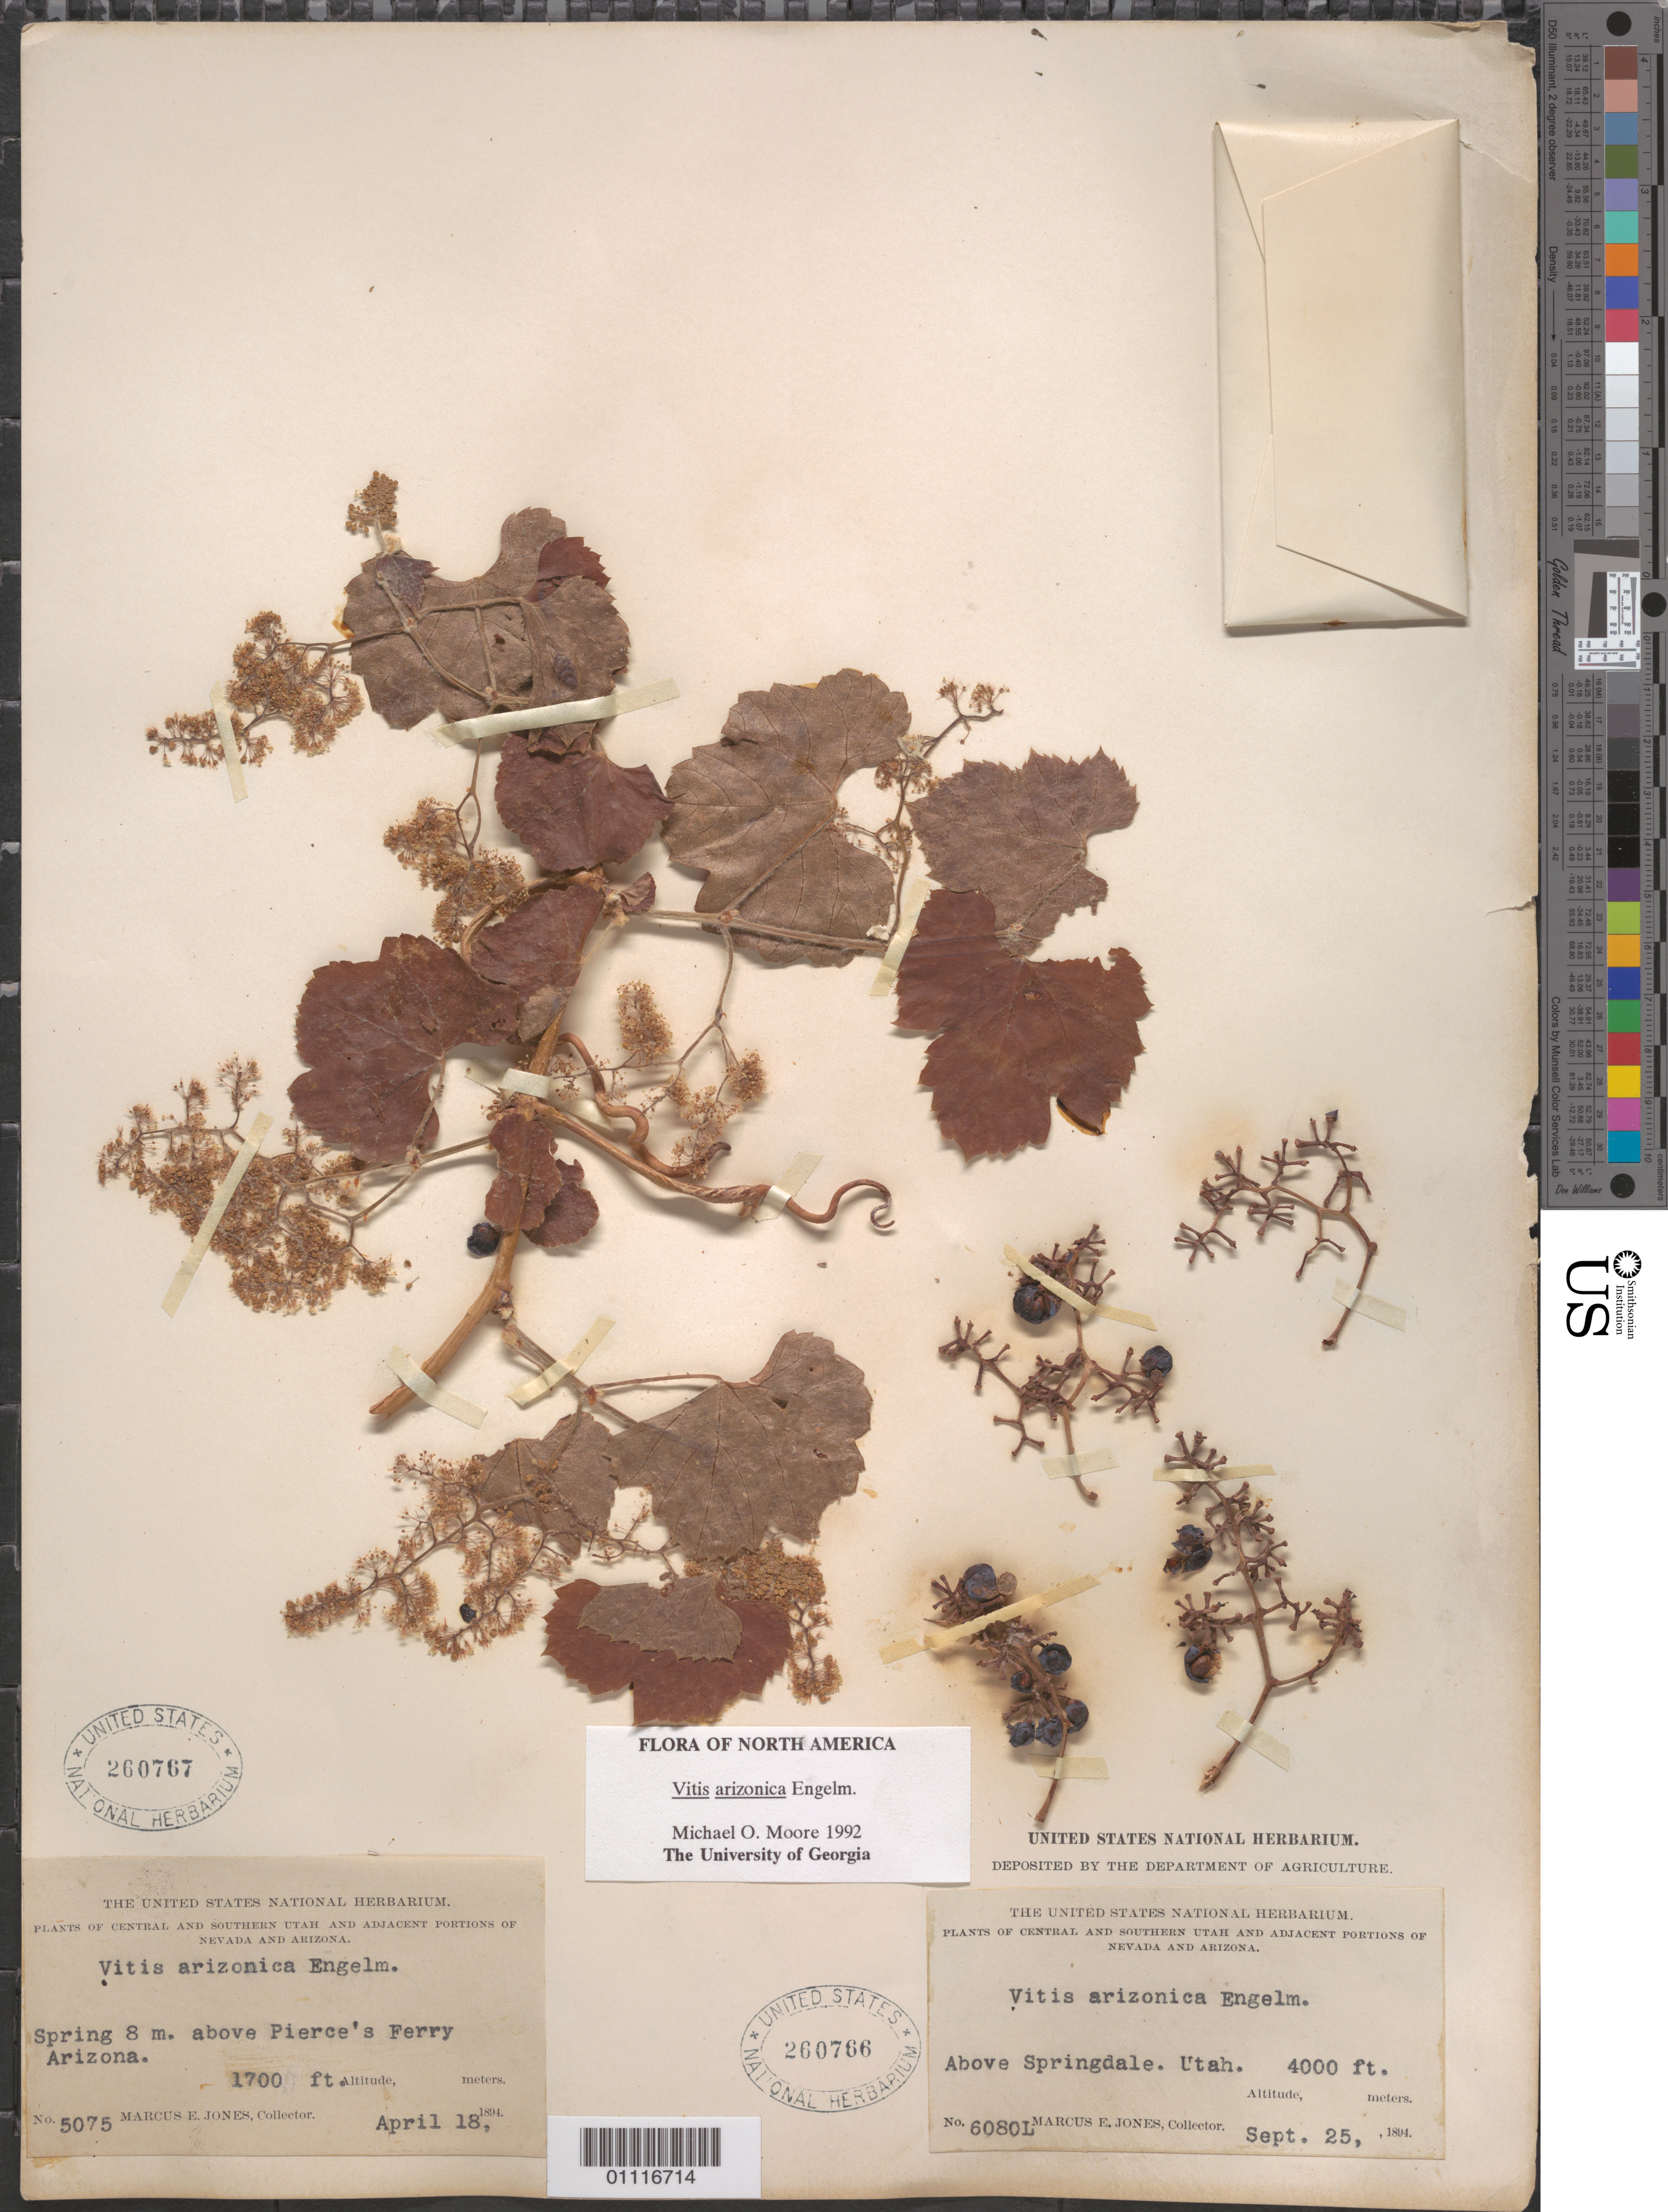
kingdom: Plantae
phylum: Tracheophyta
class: Magnoliopsida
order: Vitales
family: Vitaceae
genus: Vitis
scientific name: Vitis arizonica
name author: Engelm.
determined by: Moore, M. O.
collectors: E. M. Jones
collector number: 6080L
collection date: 1894-09-25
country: United States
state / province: Utah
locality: Above Springdale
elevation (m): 1219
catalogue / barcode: US 260766